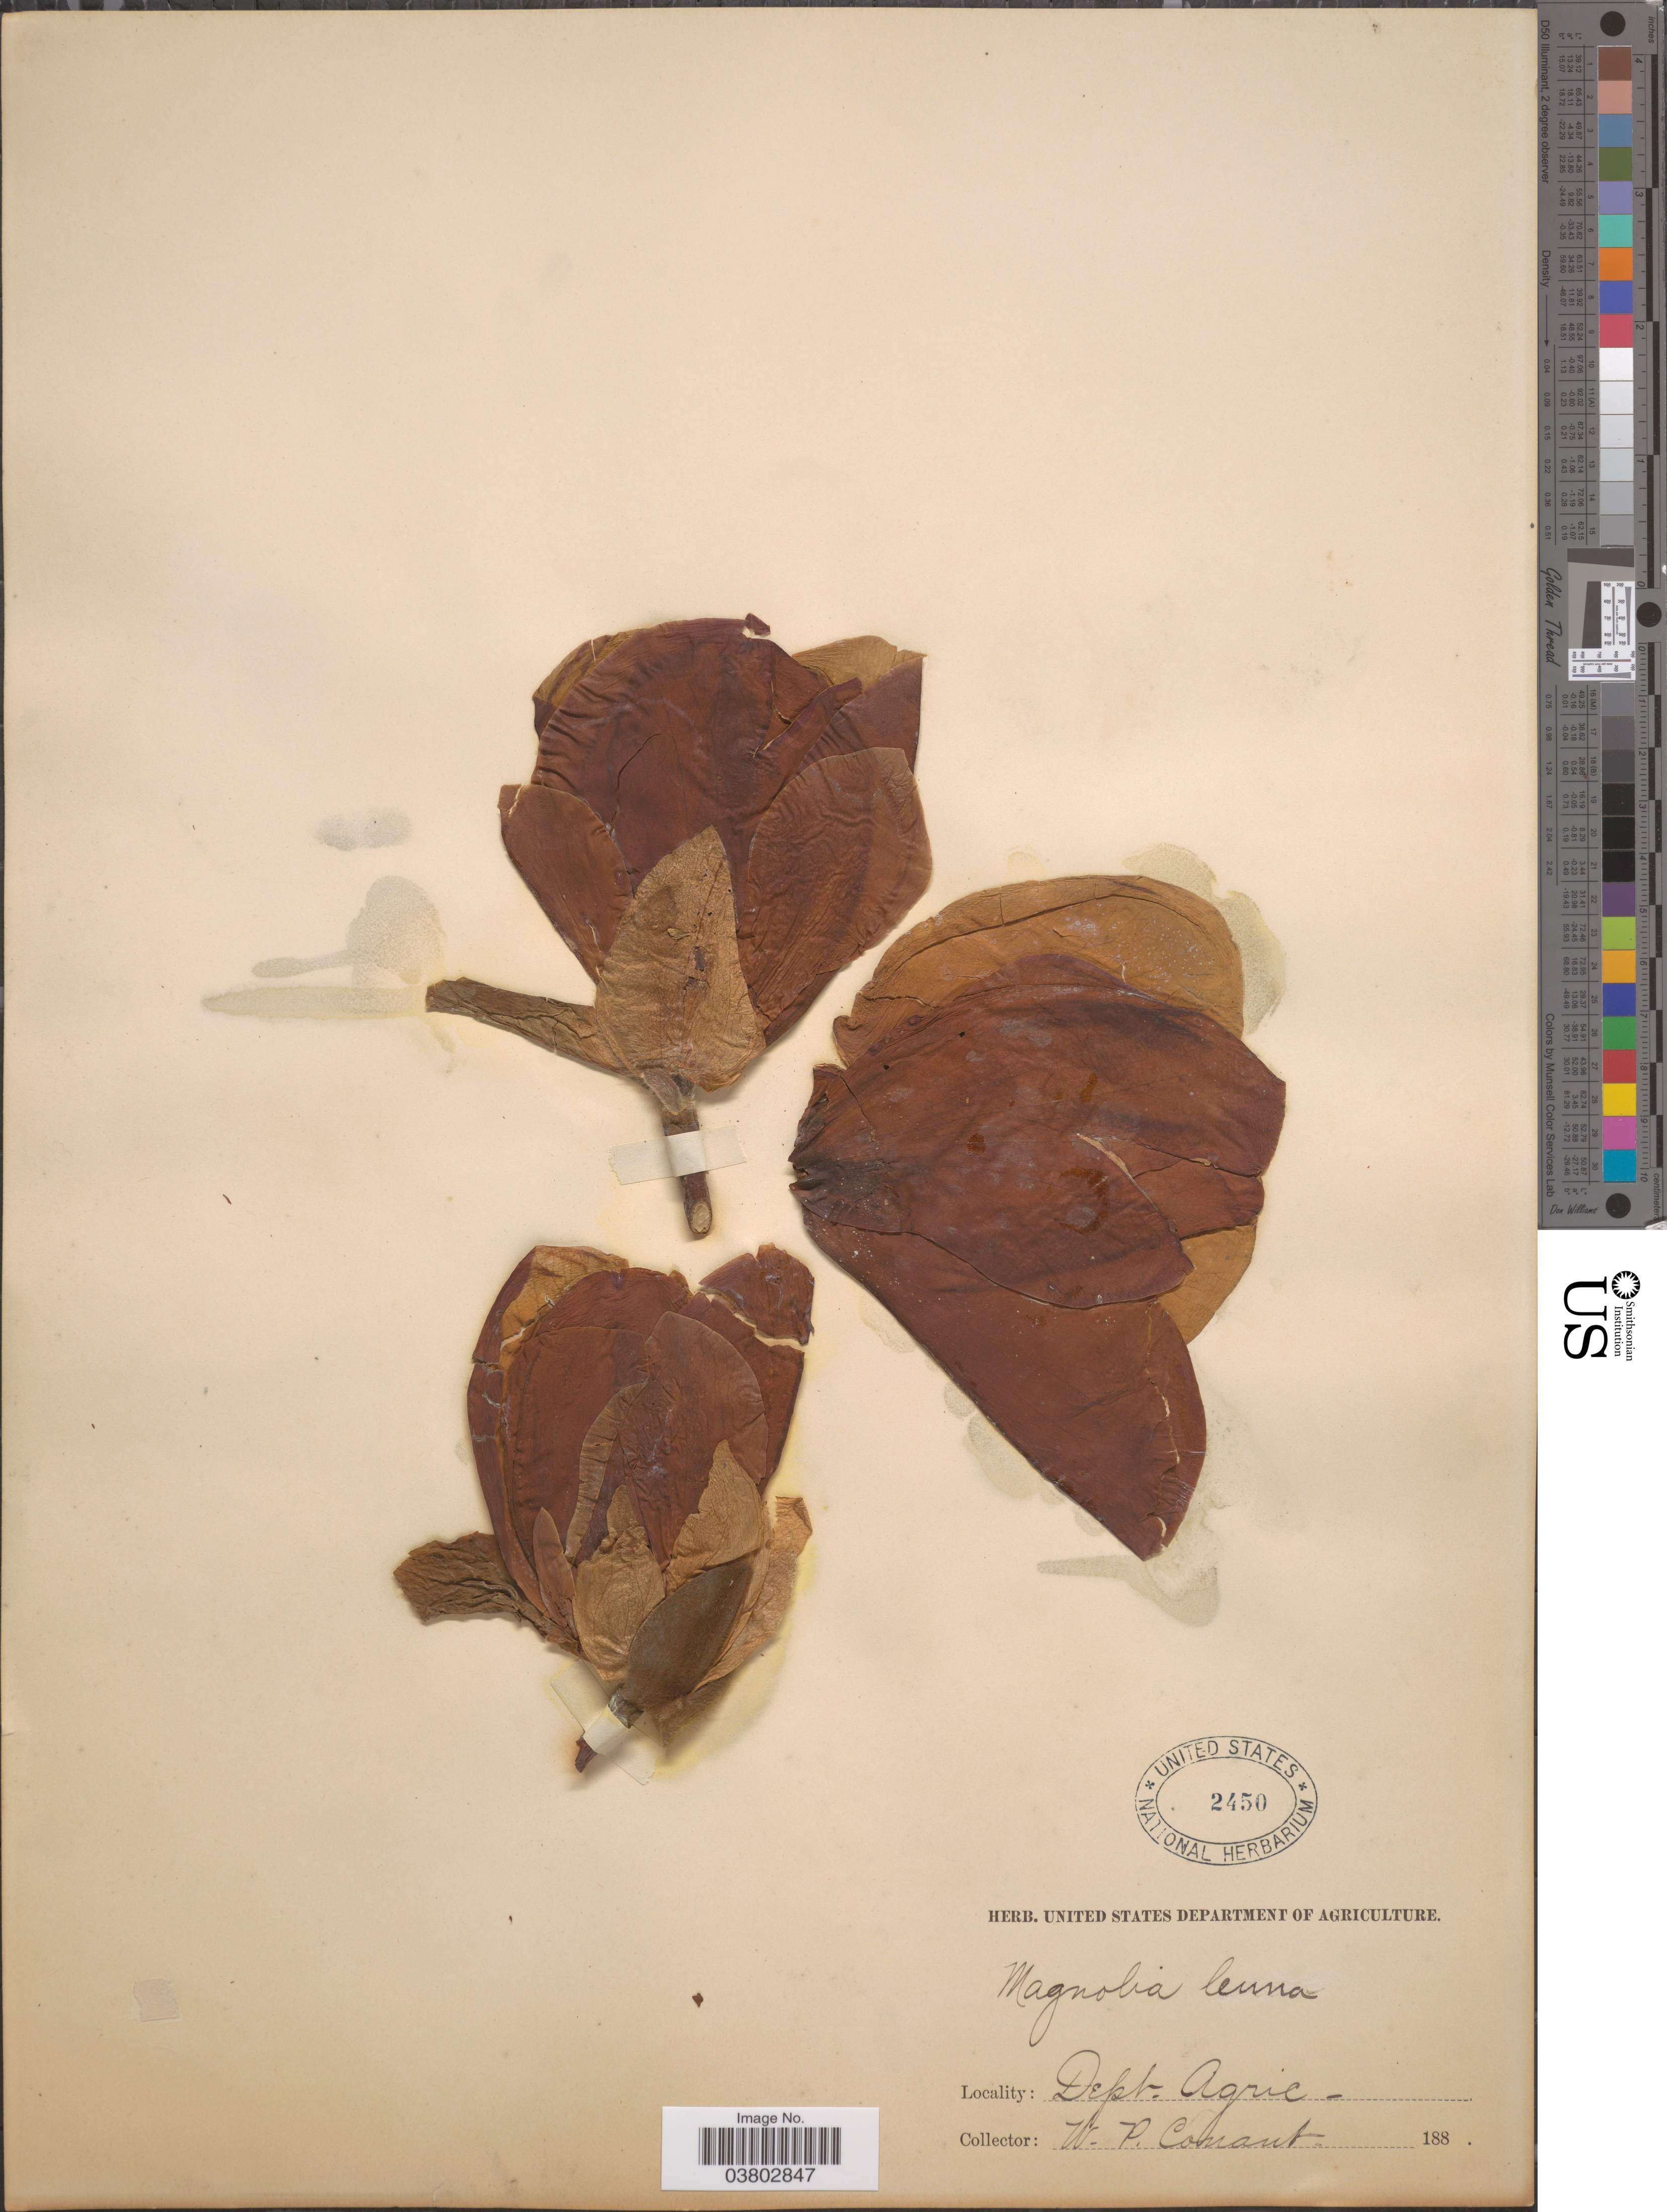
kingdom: Plantae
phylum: Tracheophyta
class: Magnoliopsida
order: Magnoliales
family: Magnoliaceae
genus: Magnolia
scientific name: Magnolia x lennei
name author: Van Houtte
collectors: W. P. Conant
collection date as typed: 188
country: United States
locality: Dept. Agric.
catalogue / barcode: US 2450